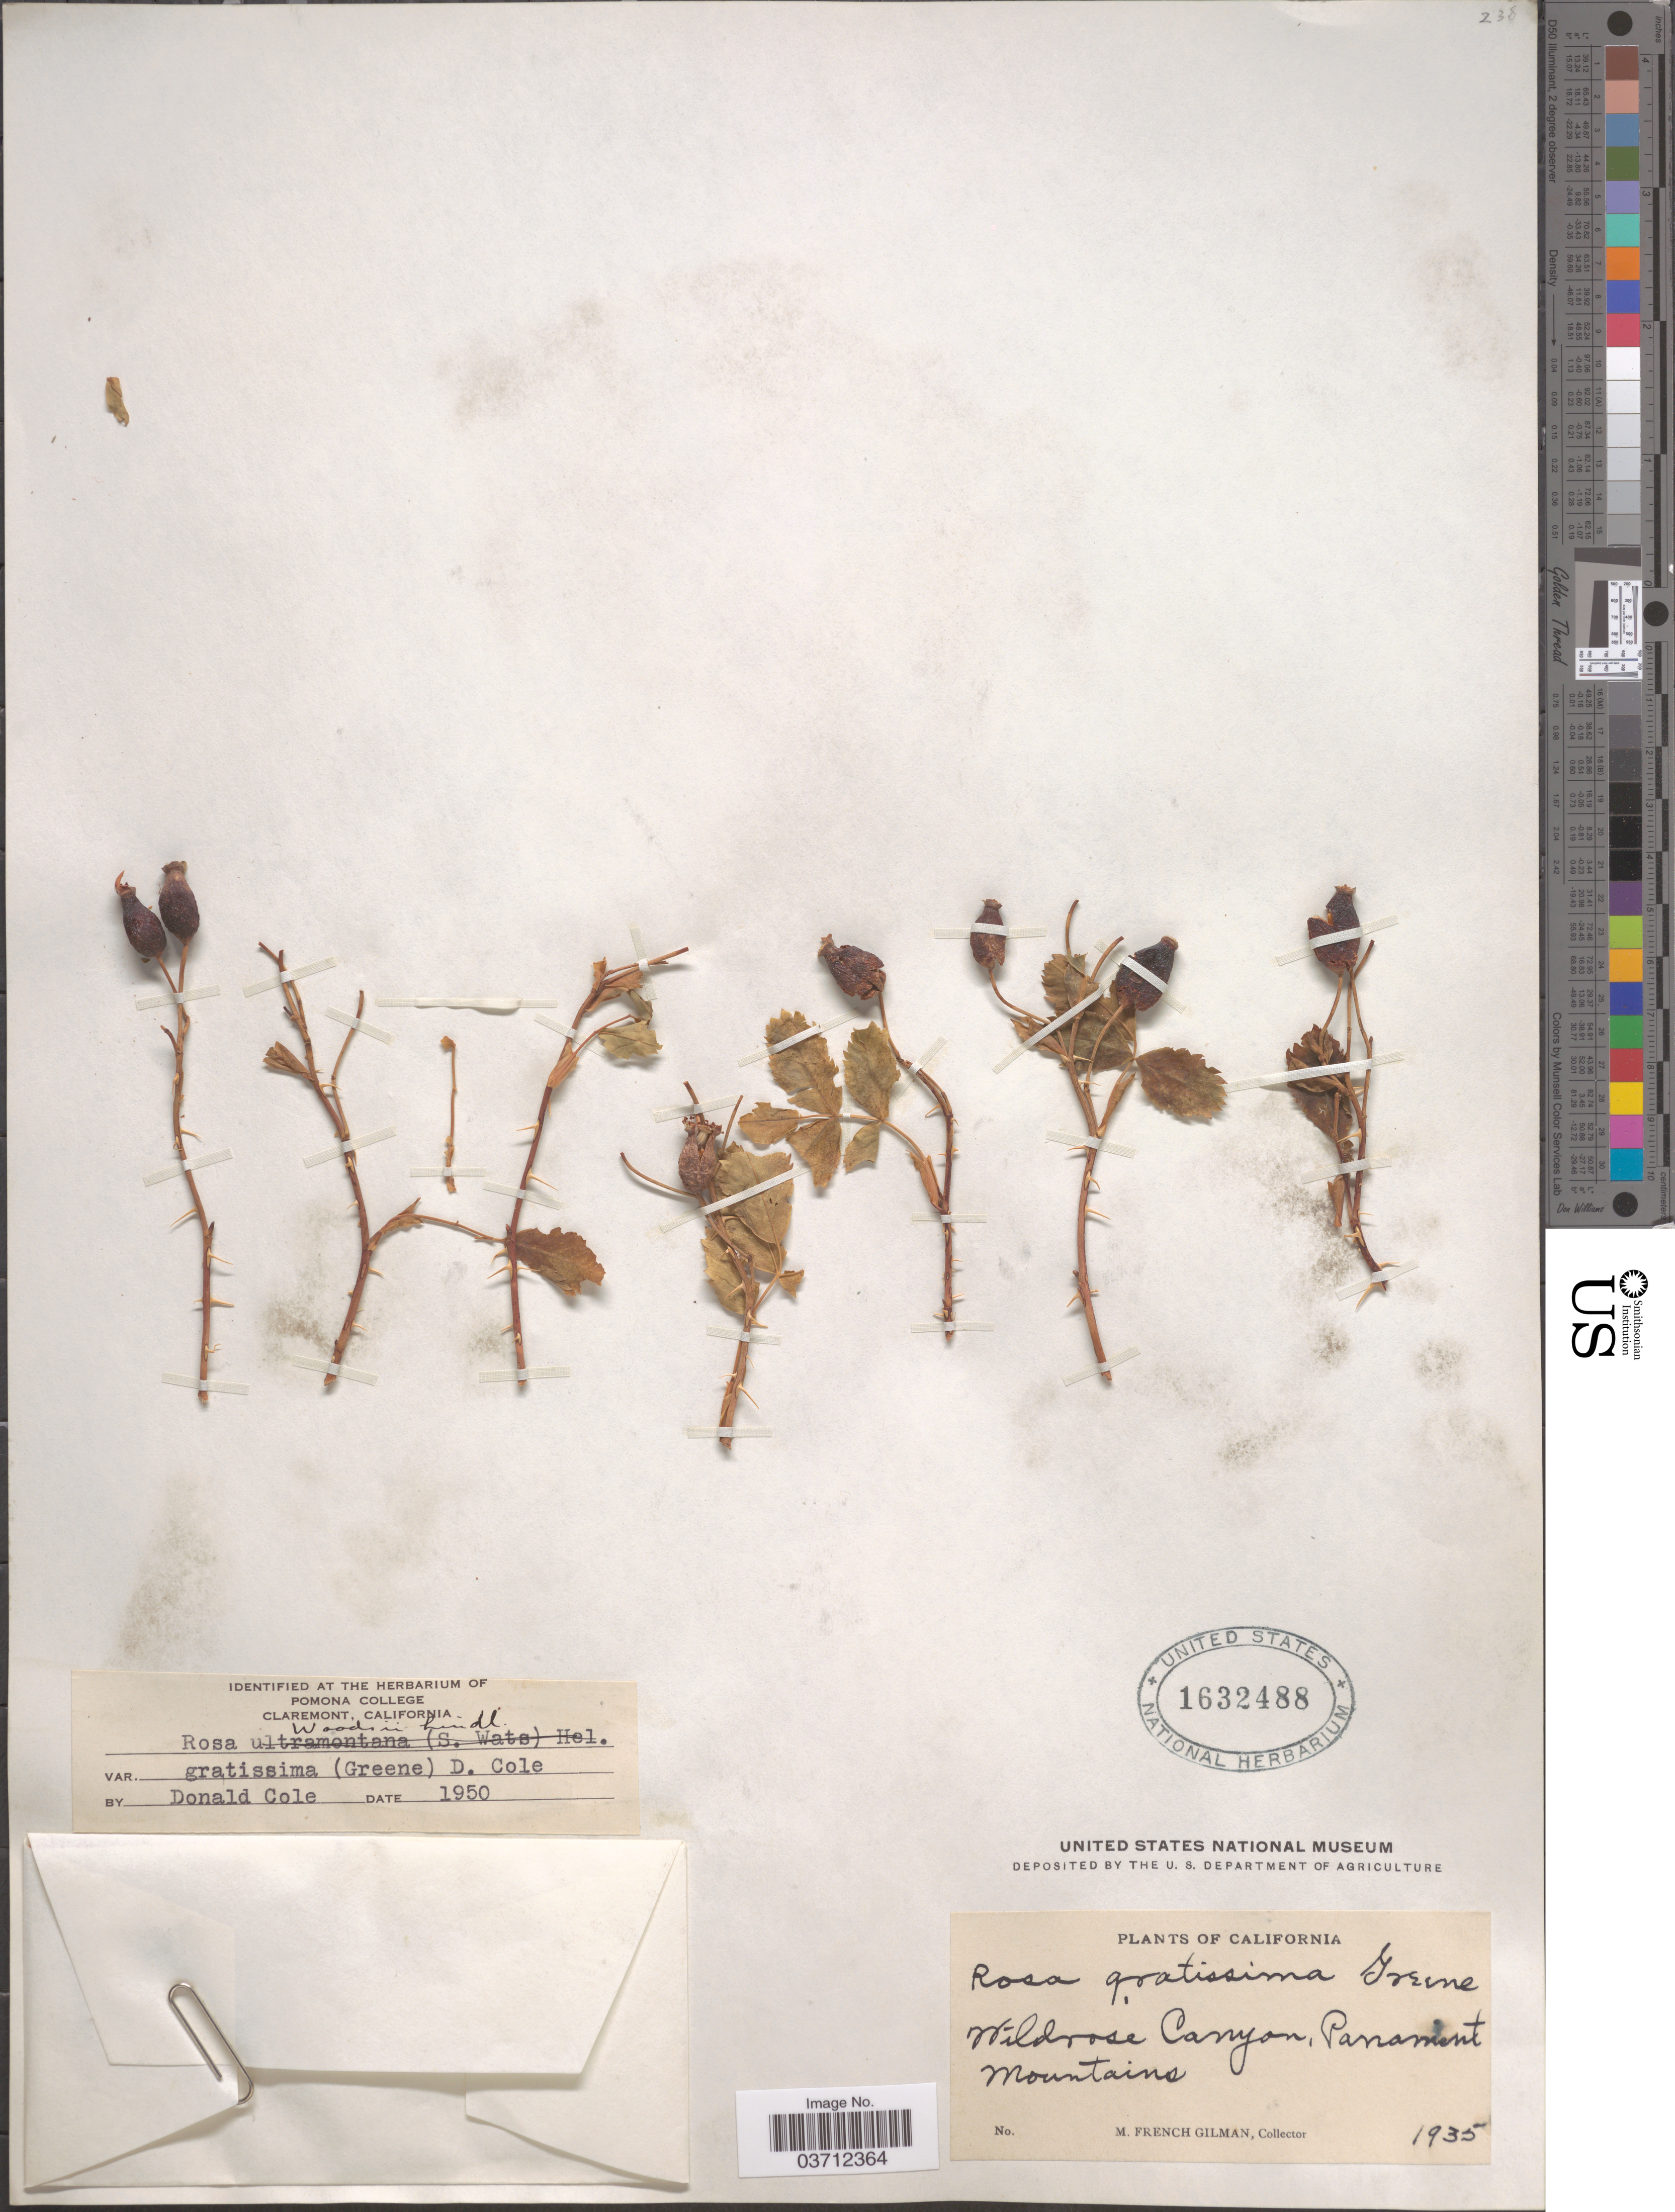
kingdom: Plantae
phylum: Tracheophyta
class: Magnoliopsida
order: Rosales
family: Rosaceae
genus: Rosa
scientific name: Rosa woodsii var. gratissima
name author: (Greene) D. Cole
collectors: M. F. Gilman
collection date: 1935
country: United States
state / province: California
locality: Wildrose Canyon, Panamint Mountains.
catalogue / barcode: US 1632488